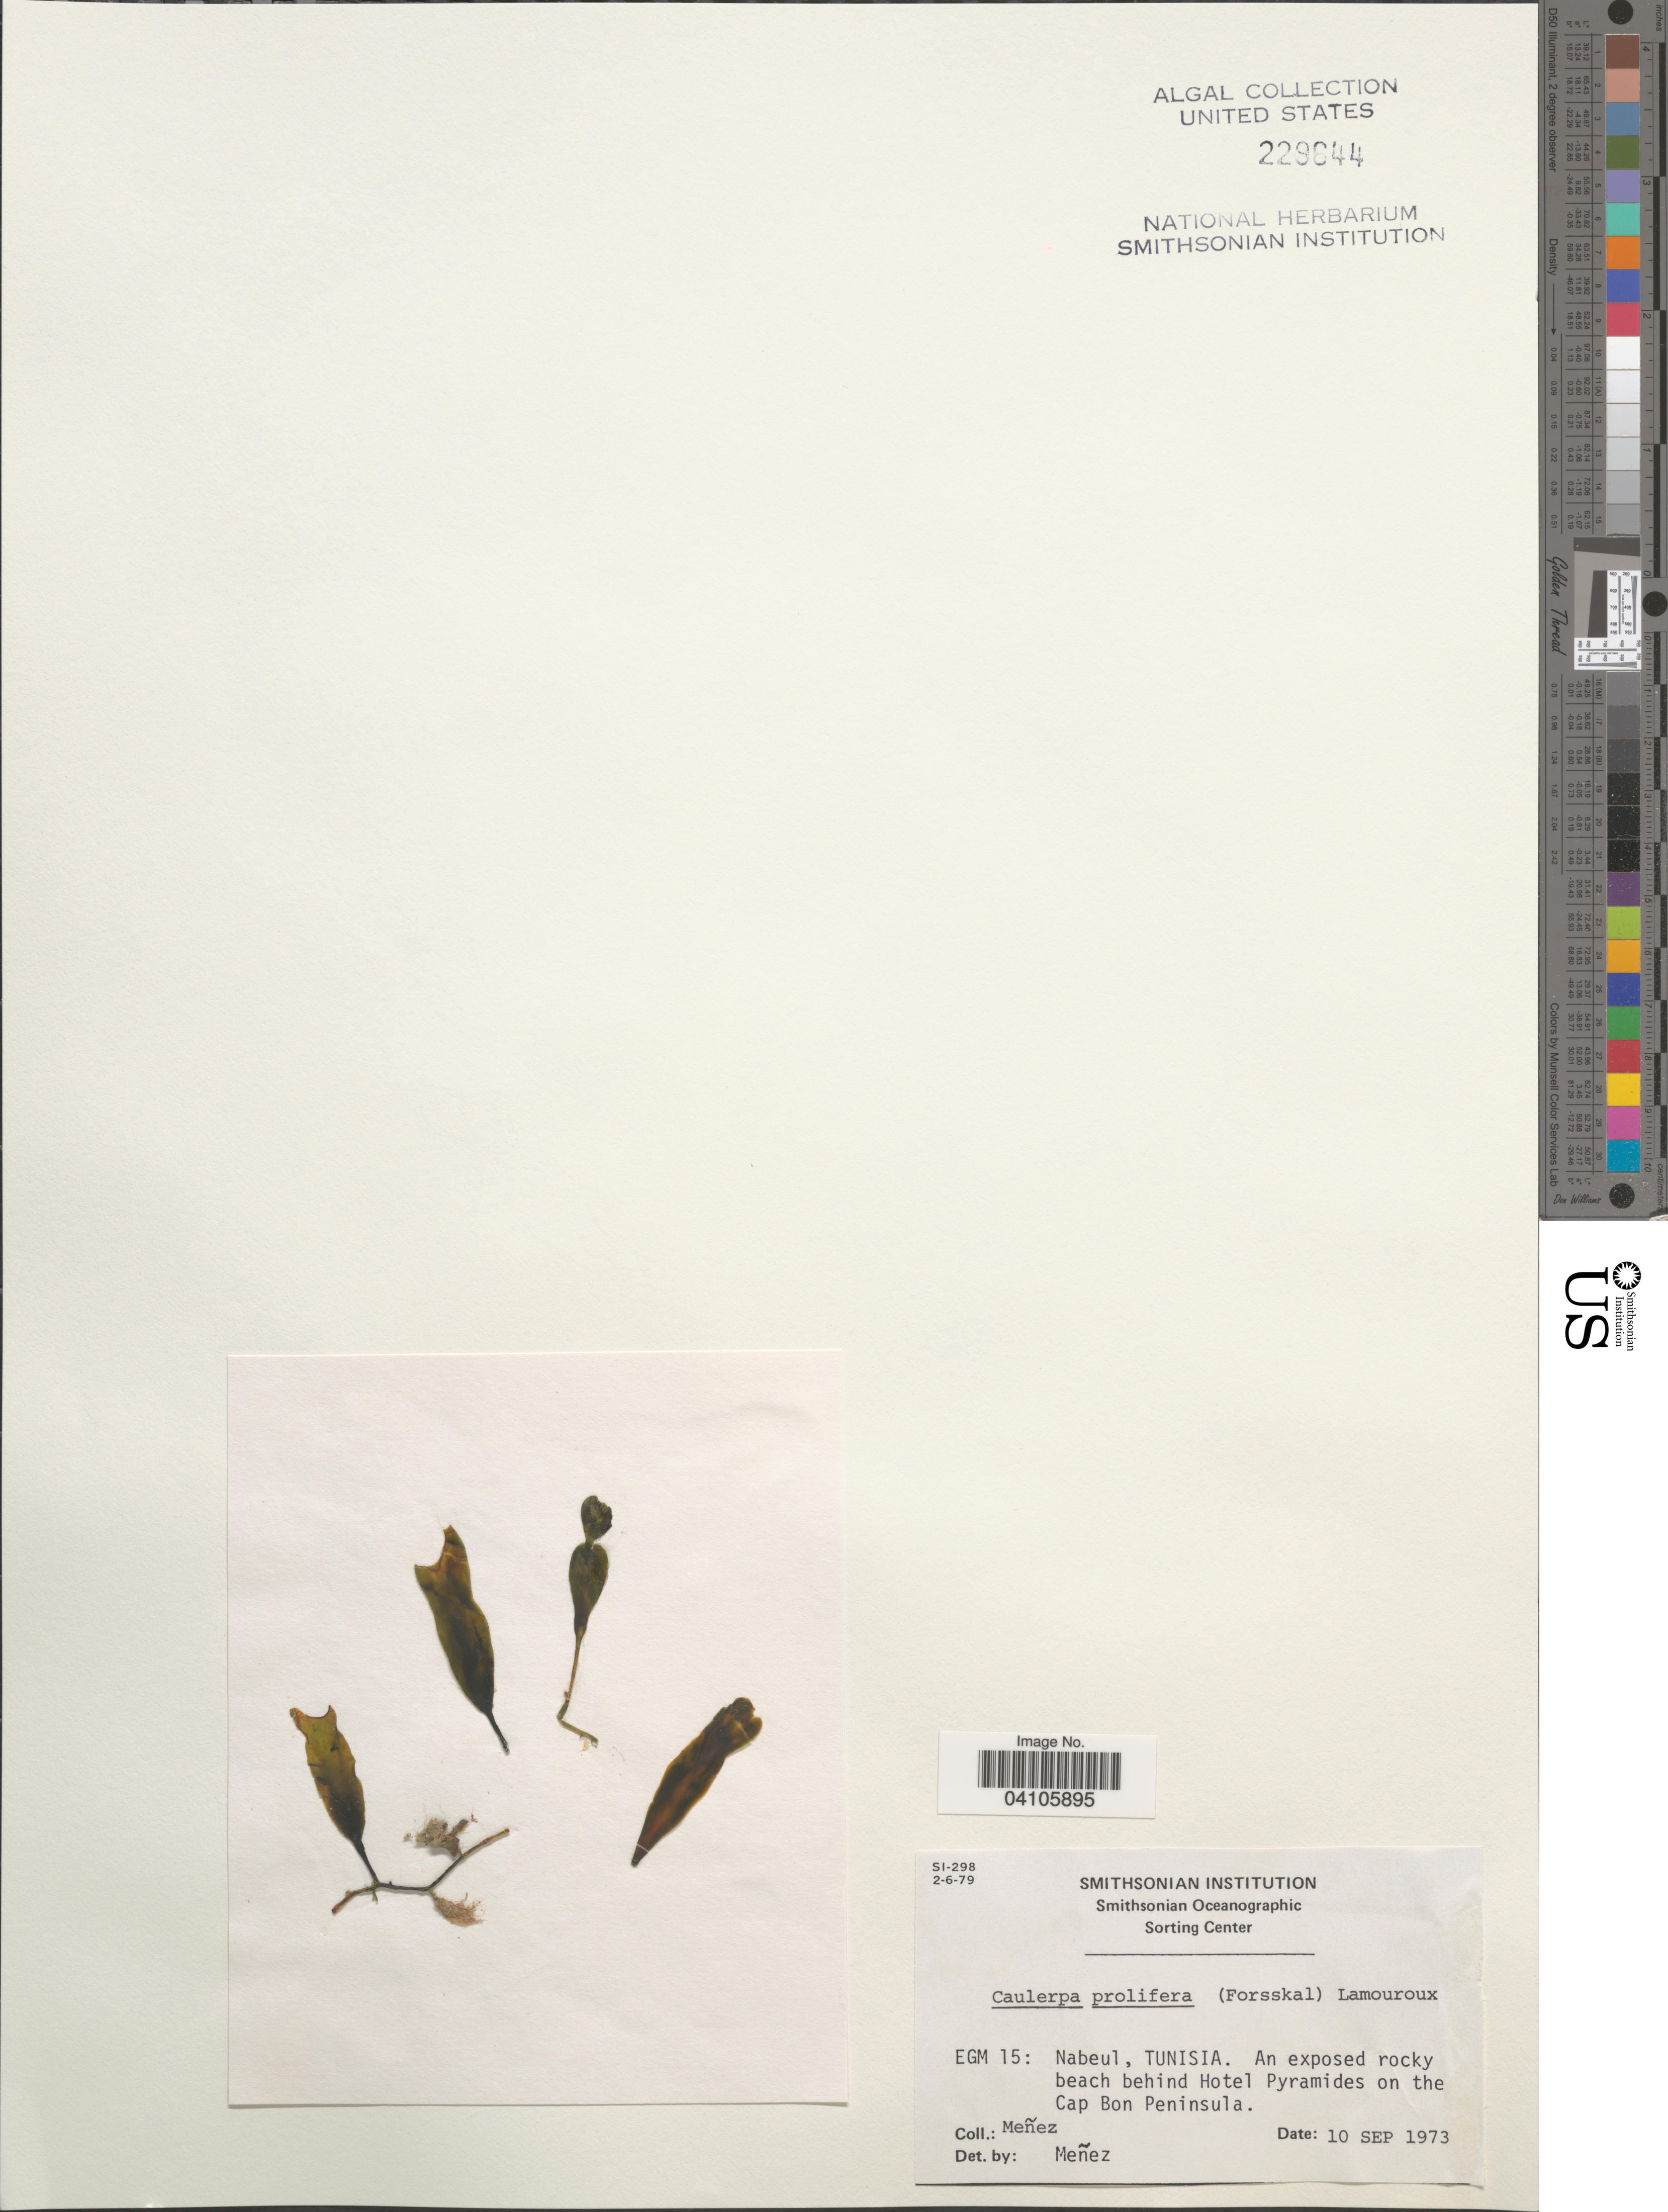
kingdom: Plantae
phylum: Chlorophyta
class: Ulvophyceae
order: Bryopsidales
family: Caulerpaceae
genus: Caulerpa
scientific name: Caulerpa prolifera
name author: (Forssk.) J.V.Lamouroux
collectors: Menez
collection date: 1973-09-10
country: Tunisia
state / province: Nabeul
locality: An exposed rocky beach behind Hotel Pyramides on the Cap Bon Peninsula.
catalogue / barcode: US 229644